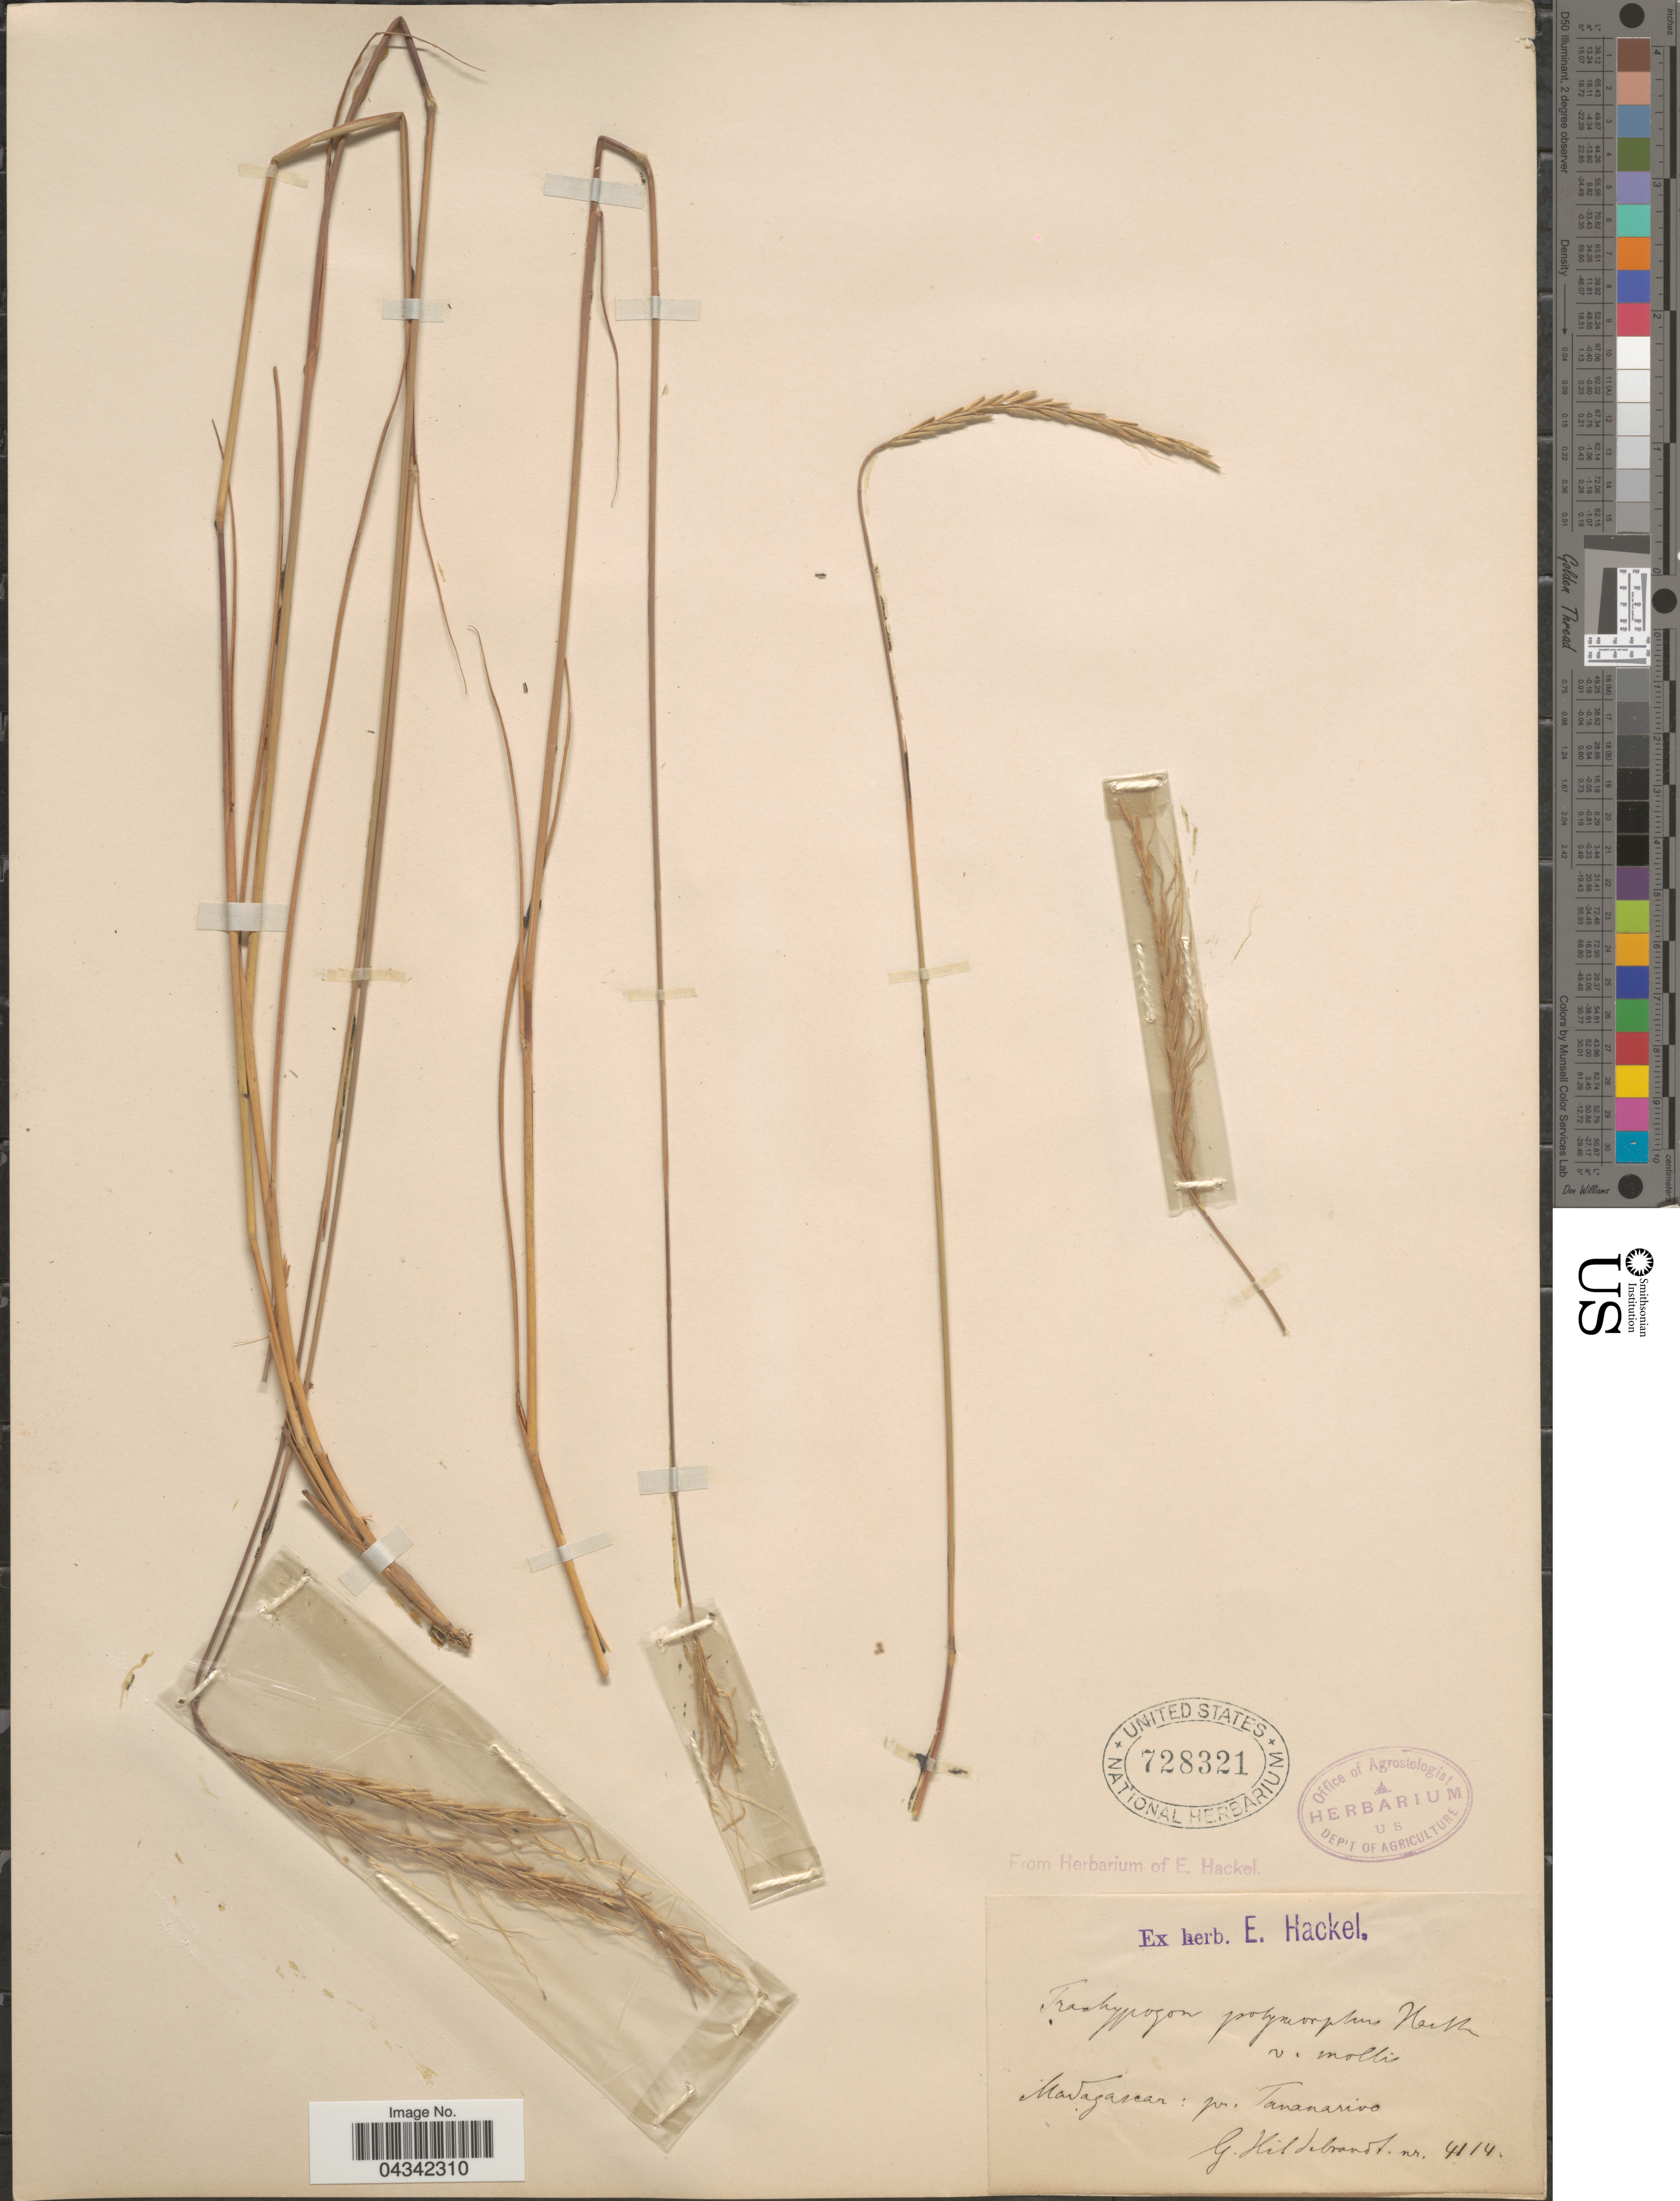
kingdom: Plantae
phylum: Tracheophyta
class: Liliopsida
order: Poales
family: Poaceae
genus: Trachypogon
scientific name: Trachypogon spicatus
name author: (L. f.) Kuntze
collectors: J. Hildebrandt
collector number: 4114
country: Madagascar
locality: Pr. Tananarivo.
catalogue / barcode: US 728321